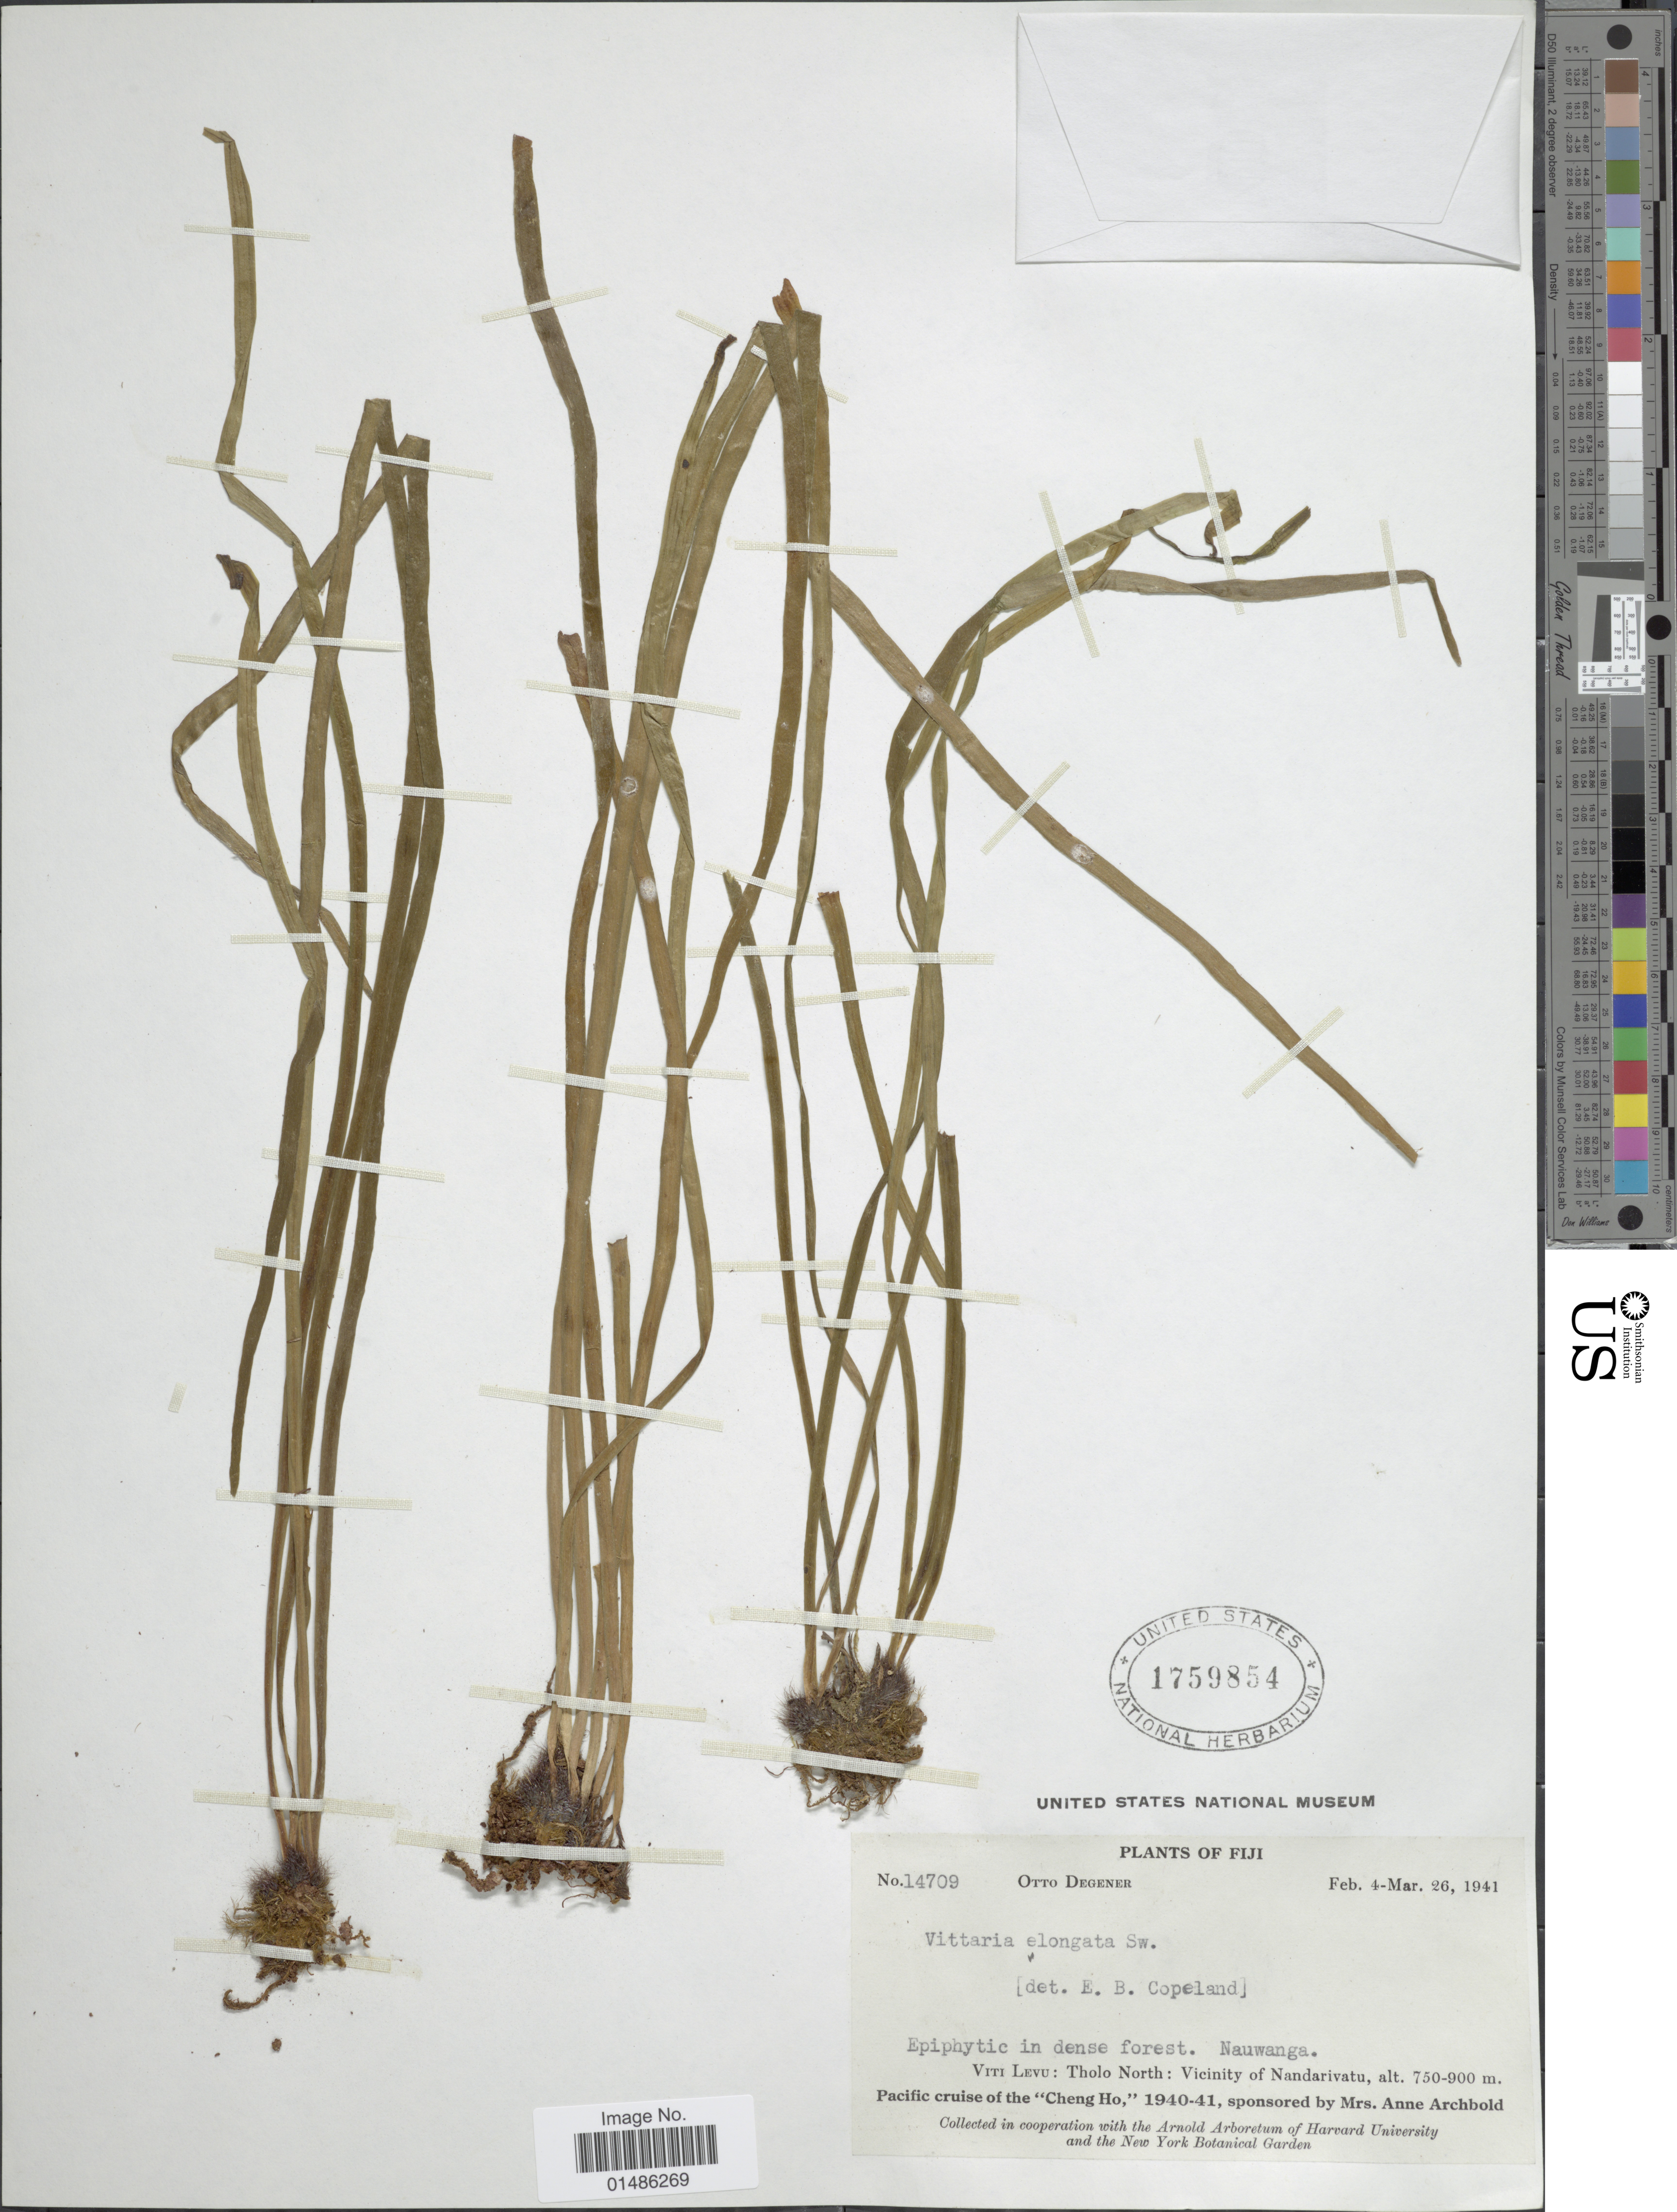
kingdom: Plantae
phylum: Tracheophyta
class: Polypodiopsida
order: Polypodiales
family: Pteridaceae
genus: Haplopteris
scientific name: Haplopteris elongata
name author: (Sw.) Crane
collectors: O. Degener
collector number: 14709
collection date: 1941-02-04/1941-03-26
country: Fiji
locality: Nauwanga. Viti Levu: Tholo North: Vicinity of Nandarivatu.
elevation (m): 750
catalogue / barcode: US 1759854